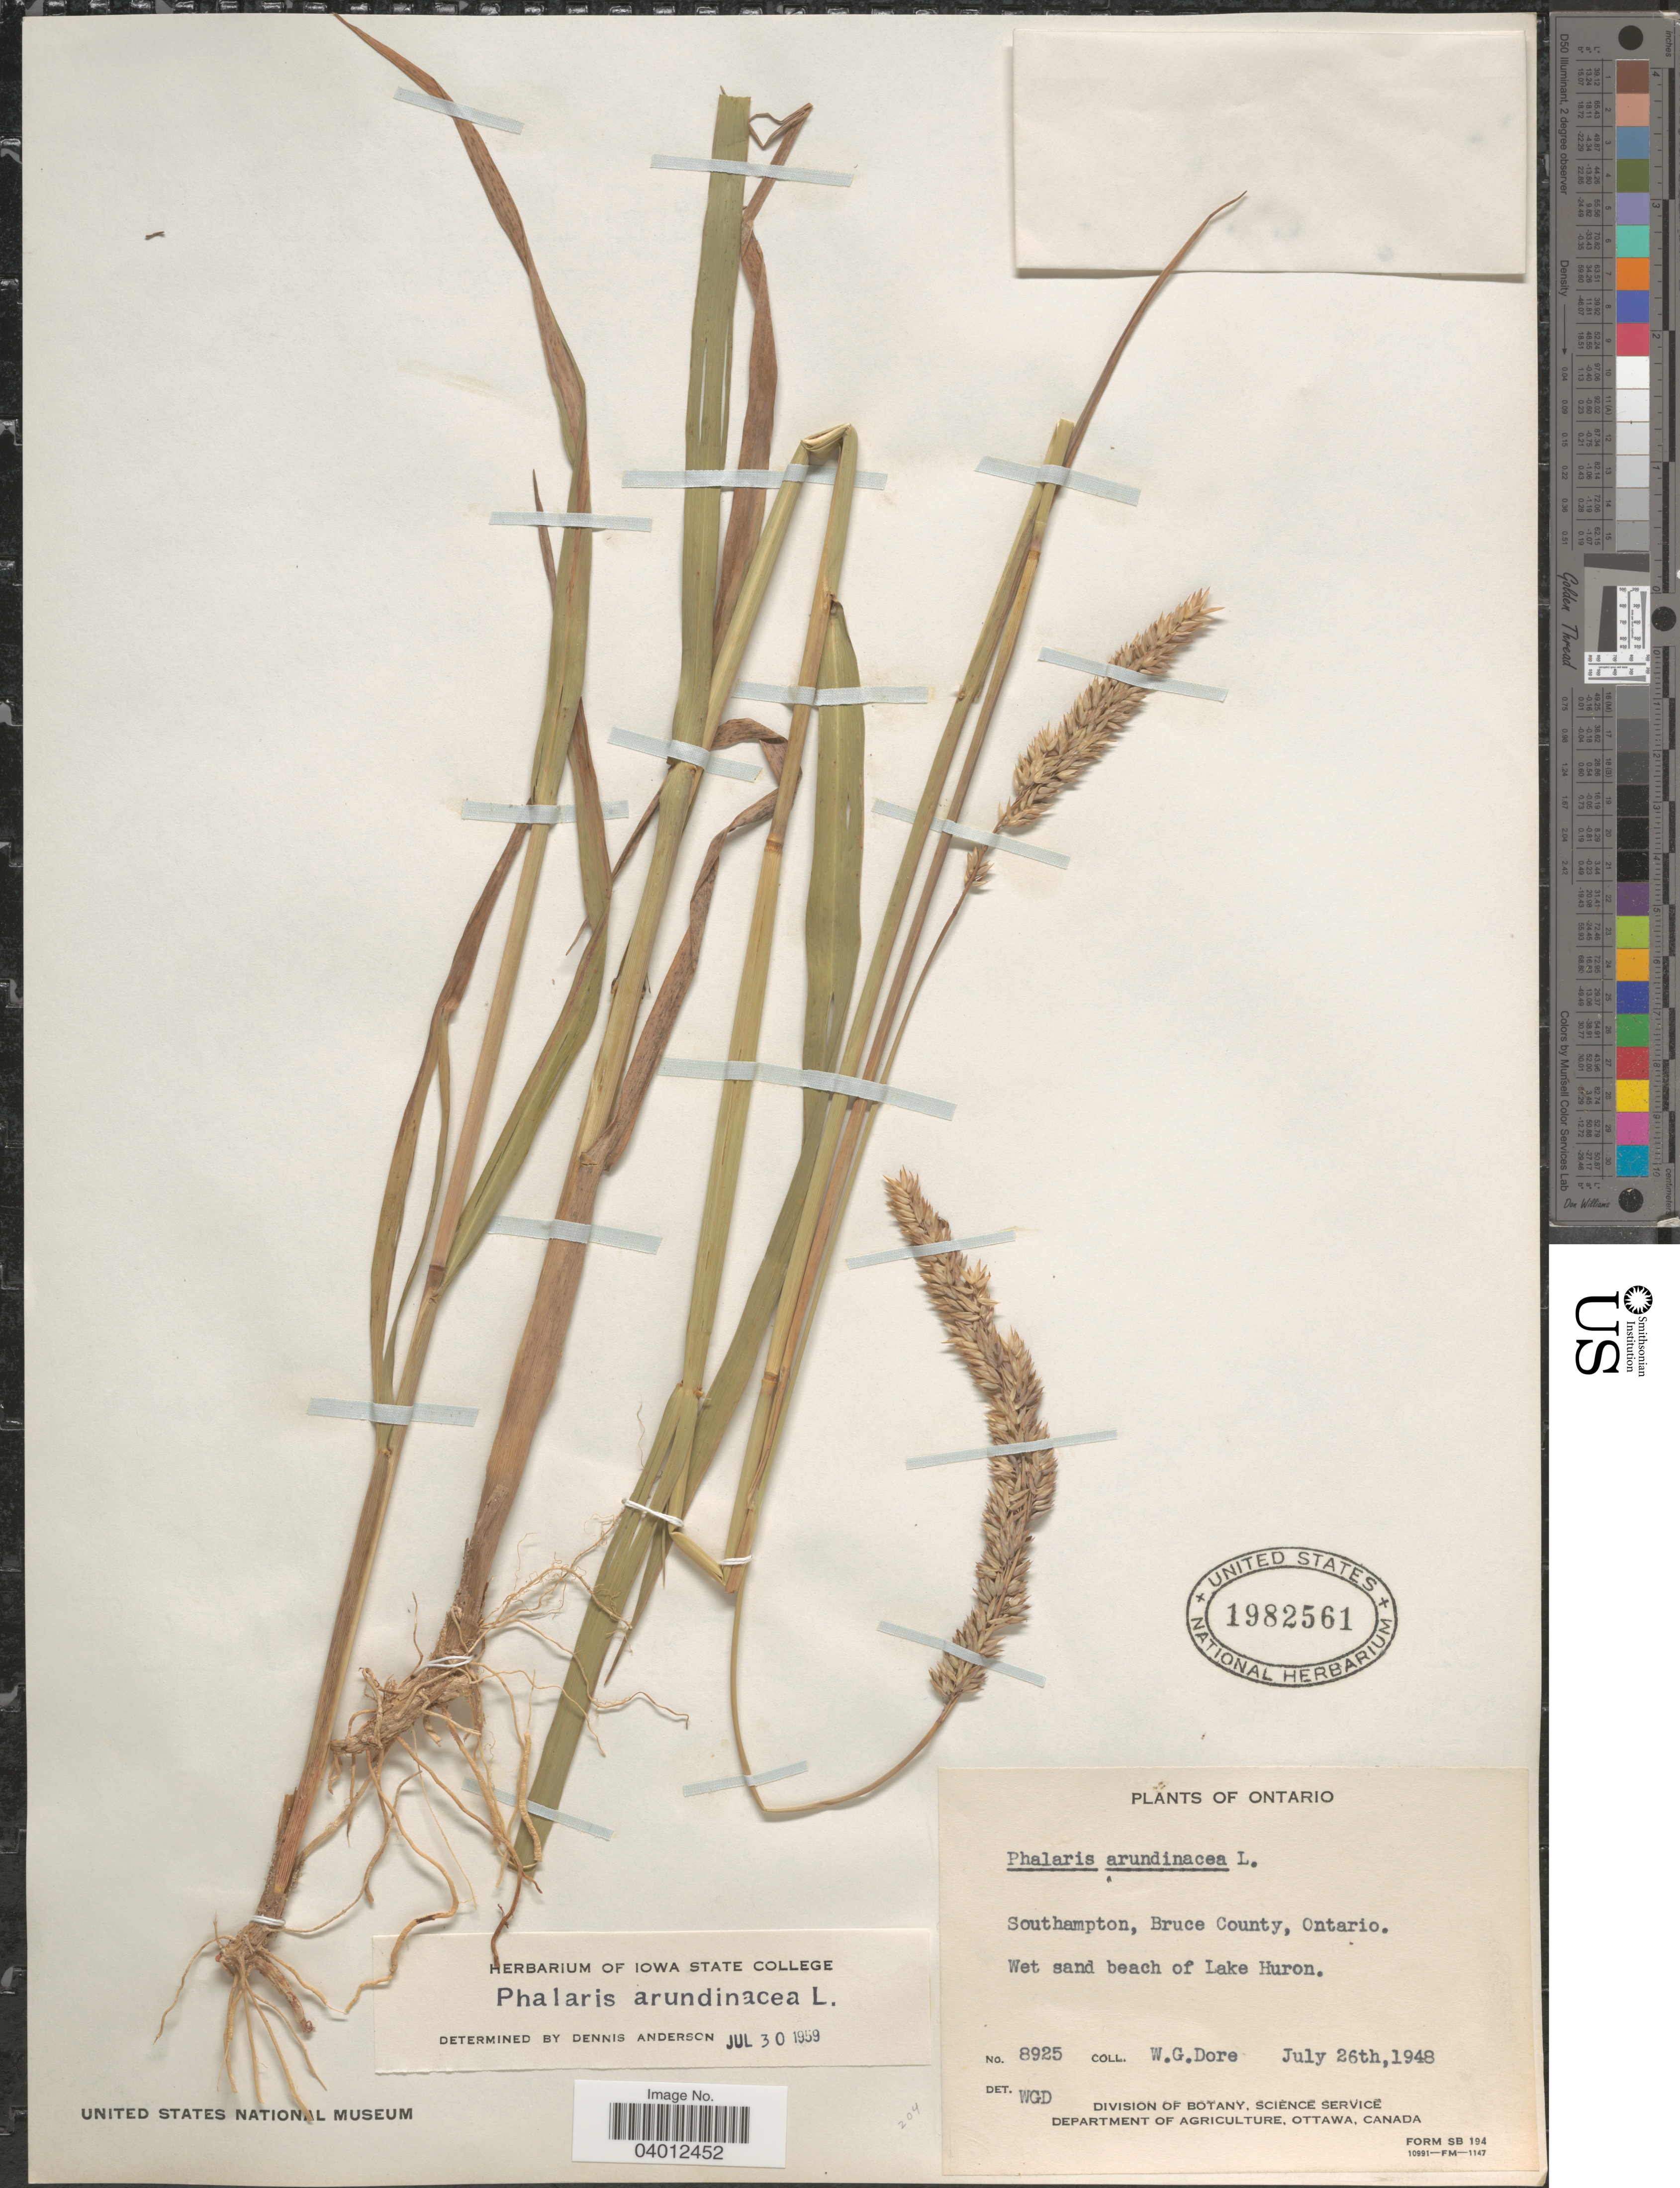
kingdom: Plantae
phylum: Tracheophyta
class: Liliopsida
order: Poales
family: Poaceae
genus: Phalaris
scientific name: Phalaris arundinacea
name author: L.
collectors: W. Dore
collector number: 8925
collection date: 1948-07-26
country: Canada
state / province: Ontario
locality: Southampton, Bruce County. Wet sand beach of Lake Huron.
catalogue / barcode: US 1982561